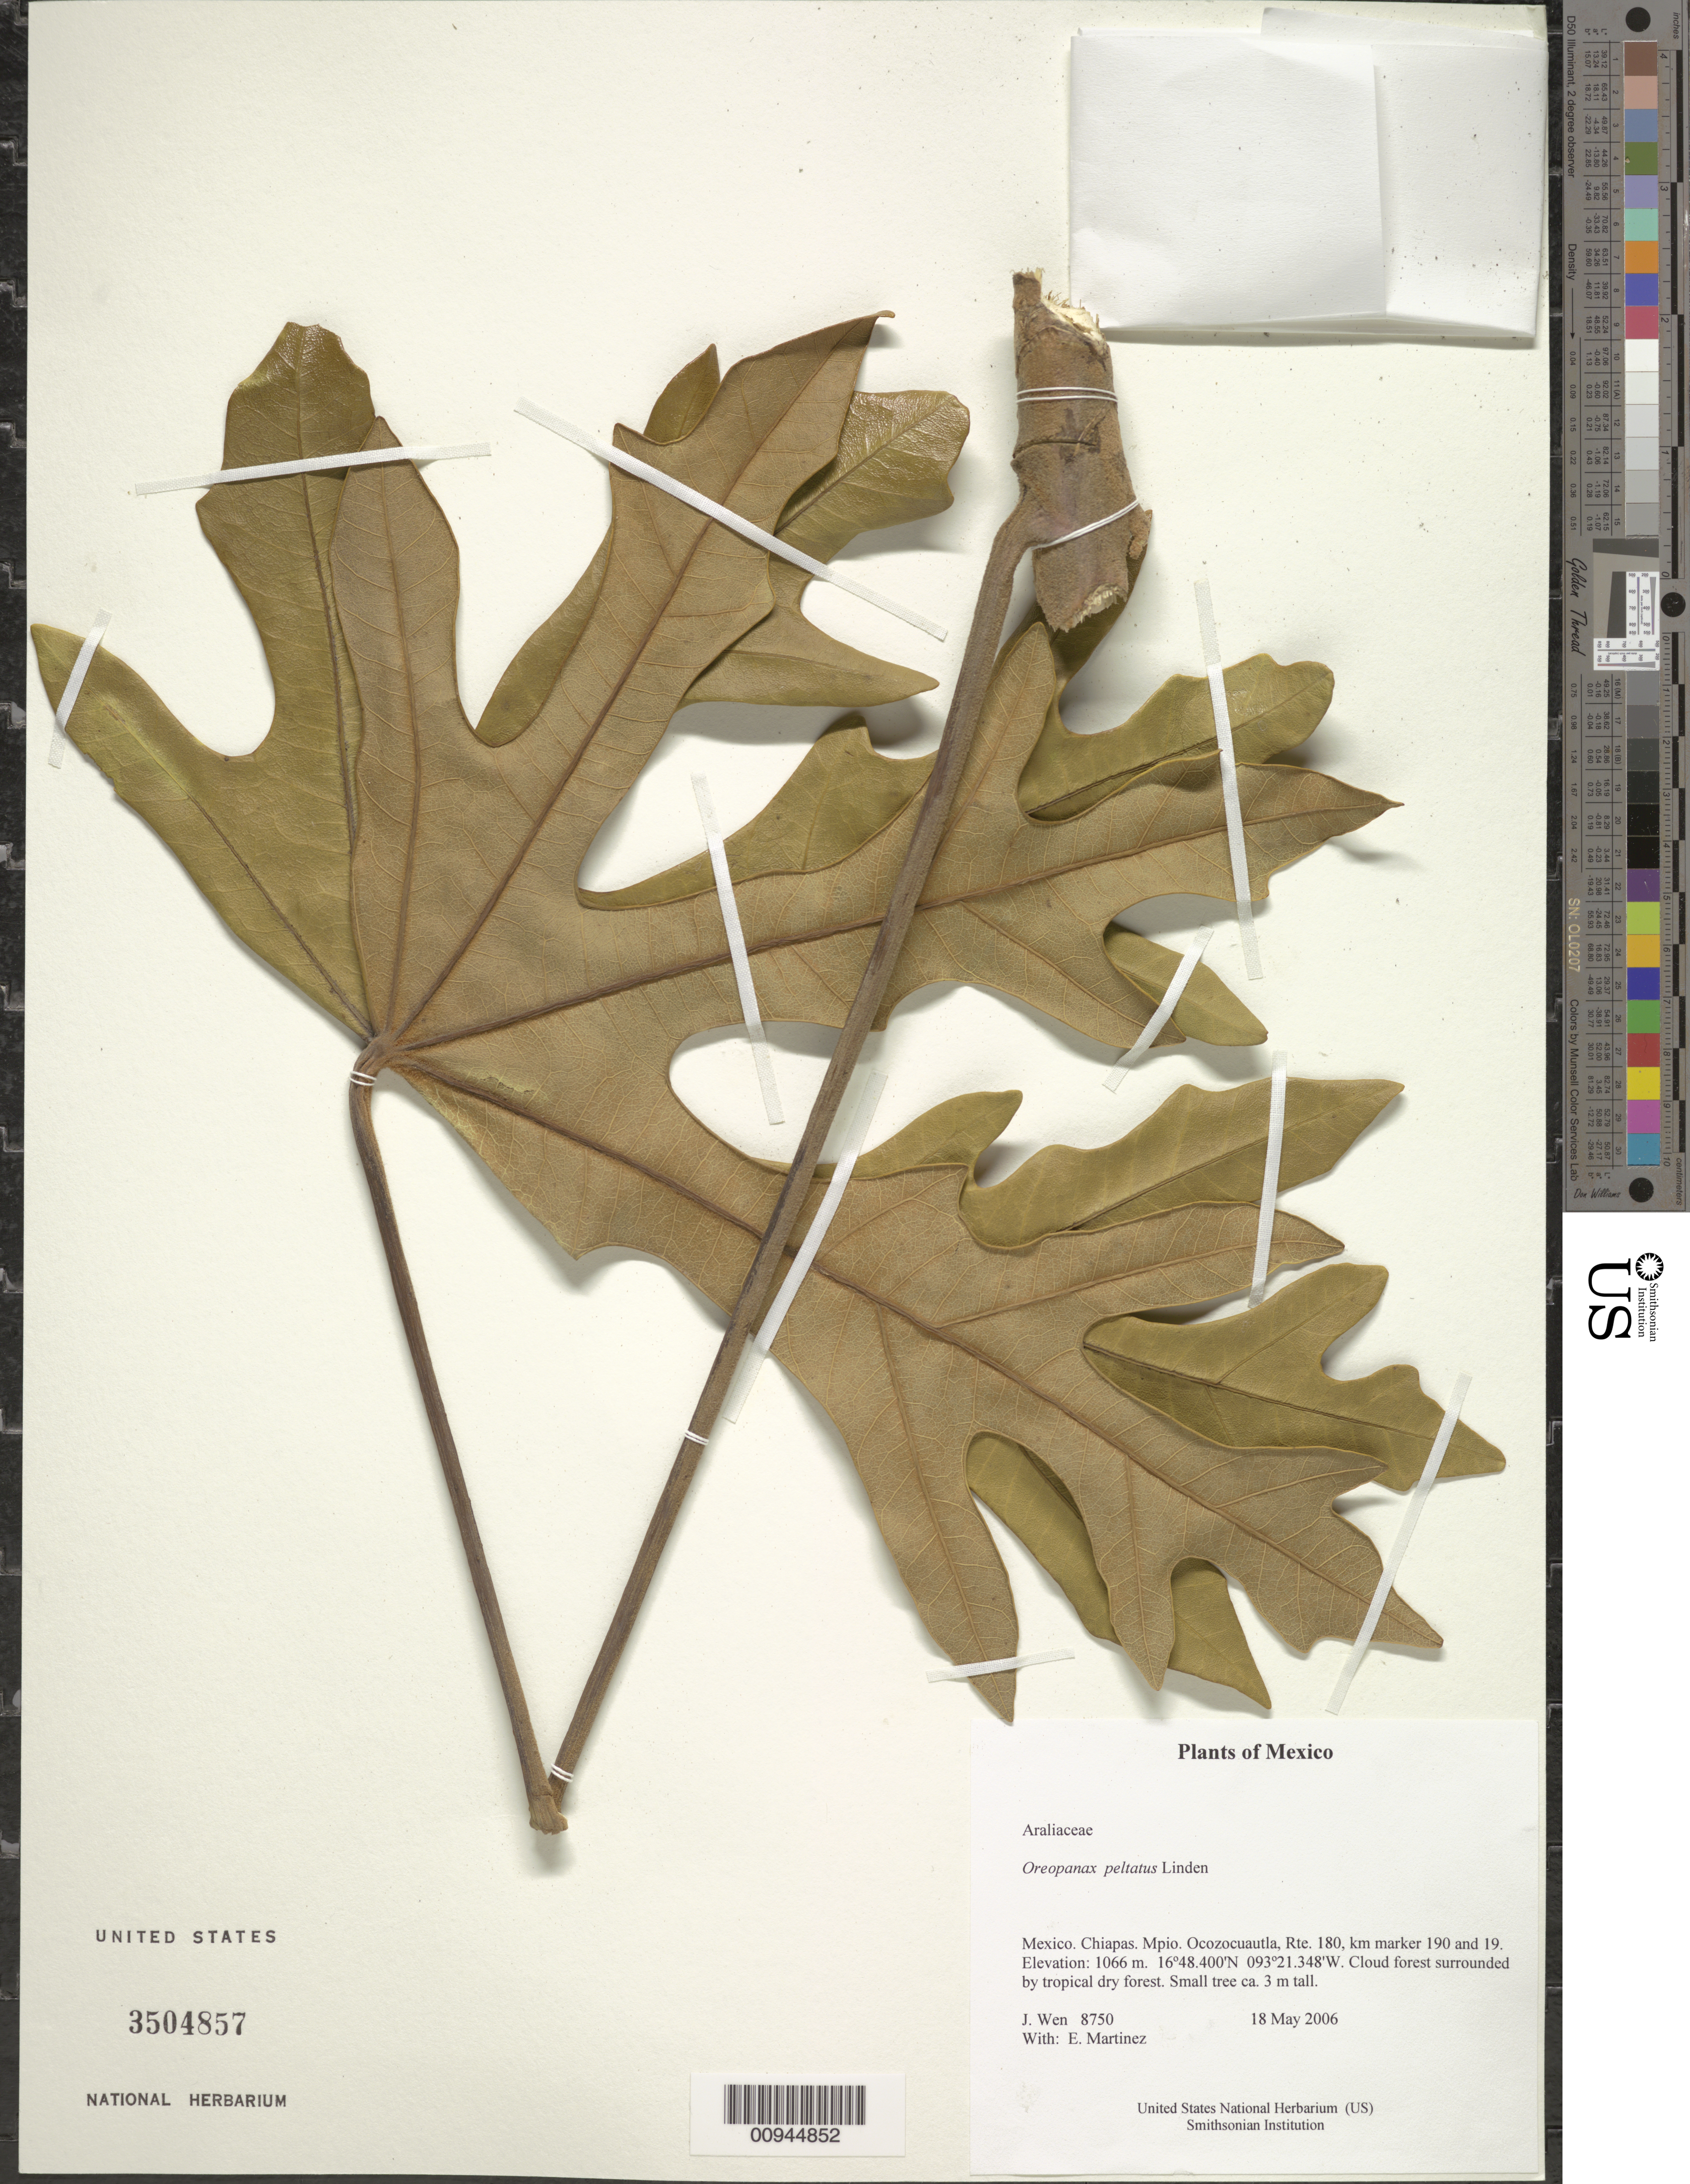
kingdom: Plantae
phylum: Tracheophyta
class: Magnoliopsida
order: Apiales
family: Araliaceae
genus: Oreopanax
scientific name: Oreopanax peltatus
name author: Linden ex Regel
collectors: J. Wen & E. Martínez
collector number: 8750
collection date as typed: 18 May 2006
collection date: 2006-05-18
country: Mexico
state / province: Chiapas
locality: Mpio. Ocozocuautla, Rte. 180, km marker 190 and 19.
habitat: Cloud forest surrounded by tropical dry forest.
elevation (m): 1066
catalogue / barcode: US 3504857